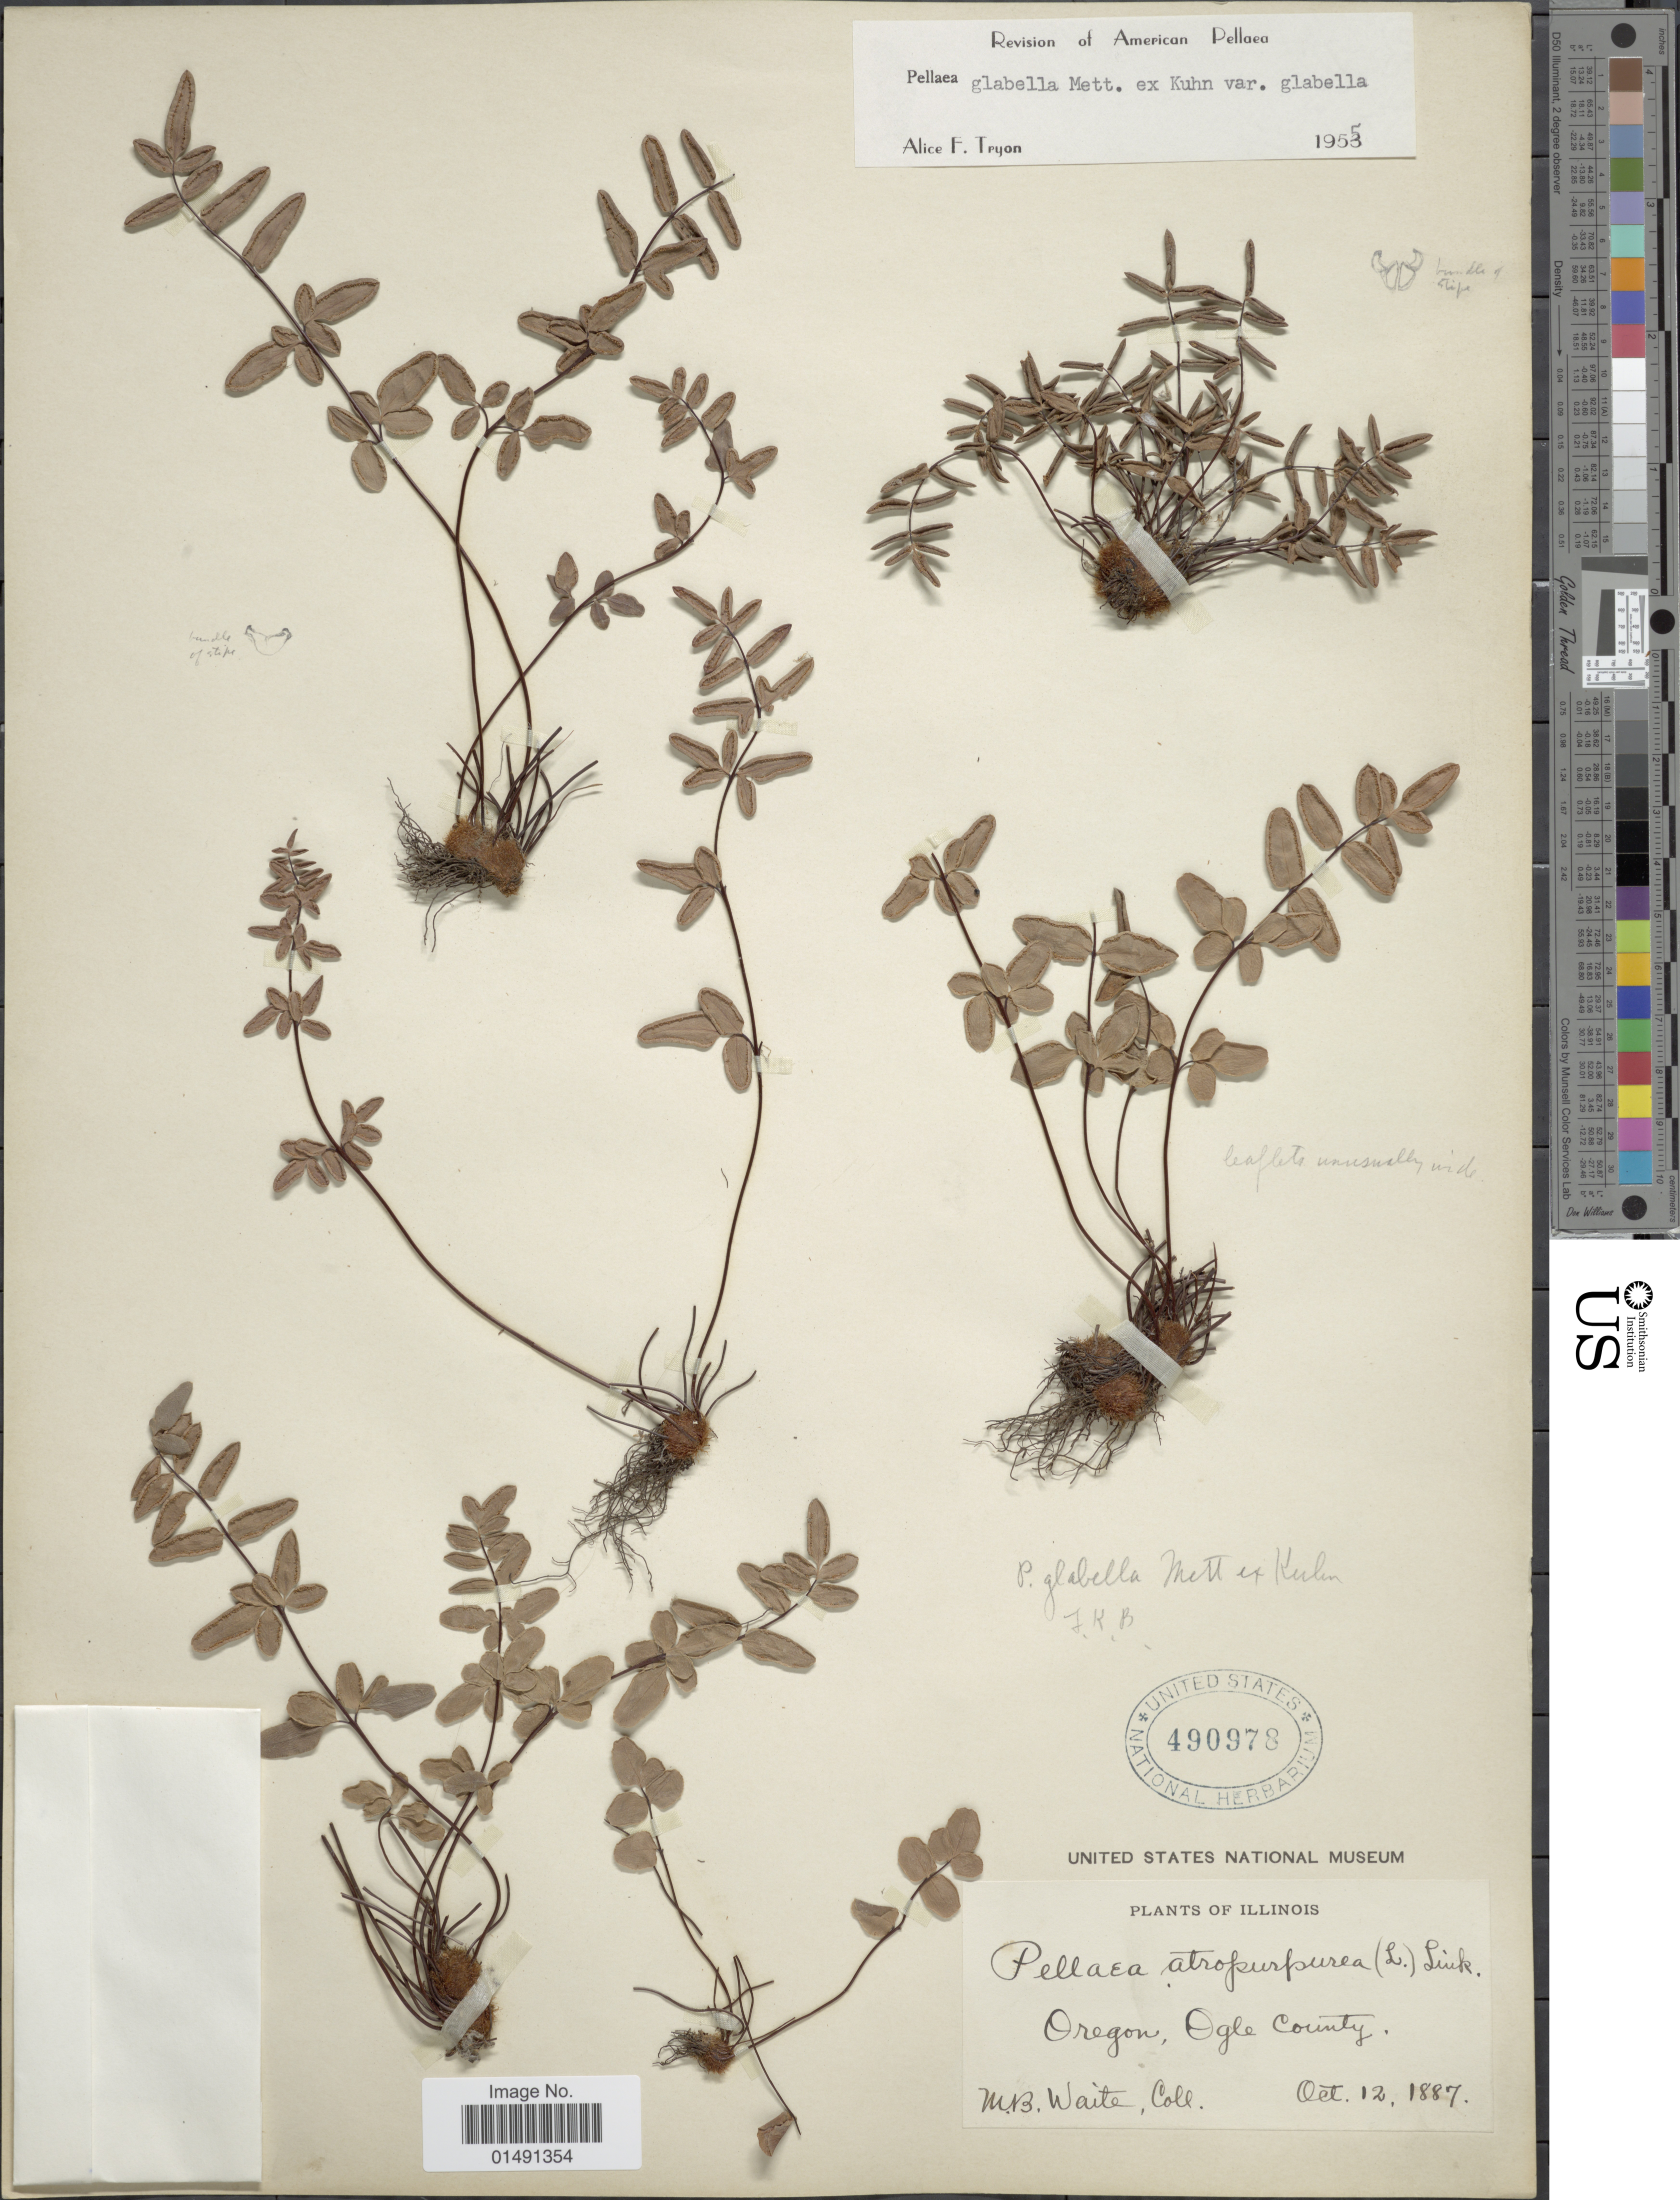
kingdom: Plantae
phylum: Tracheophyta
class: Polypodiopsida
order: Polypodiales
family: Pteridaceae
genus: Pellaea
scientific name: Pellaea glabella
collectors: W. Waite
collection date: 1887-10-12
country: United States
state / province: Oregon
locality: Illinois, Ogle County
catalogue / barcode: US 490978